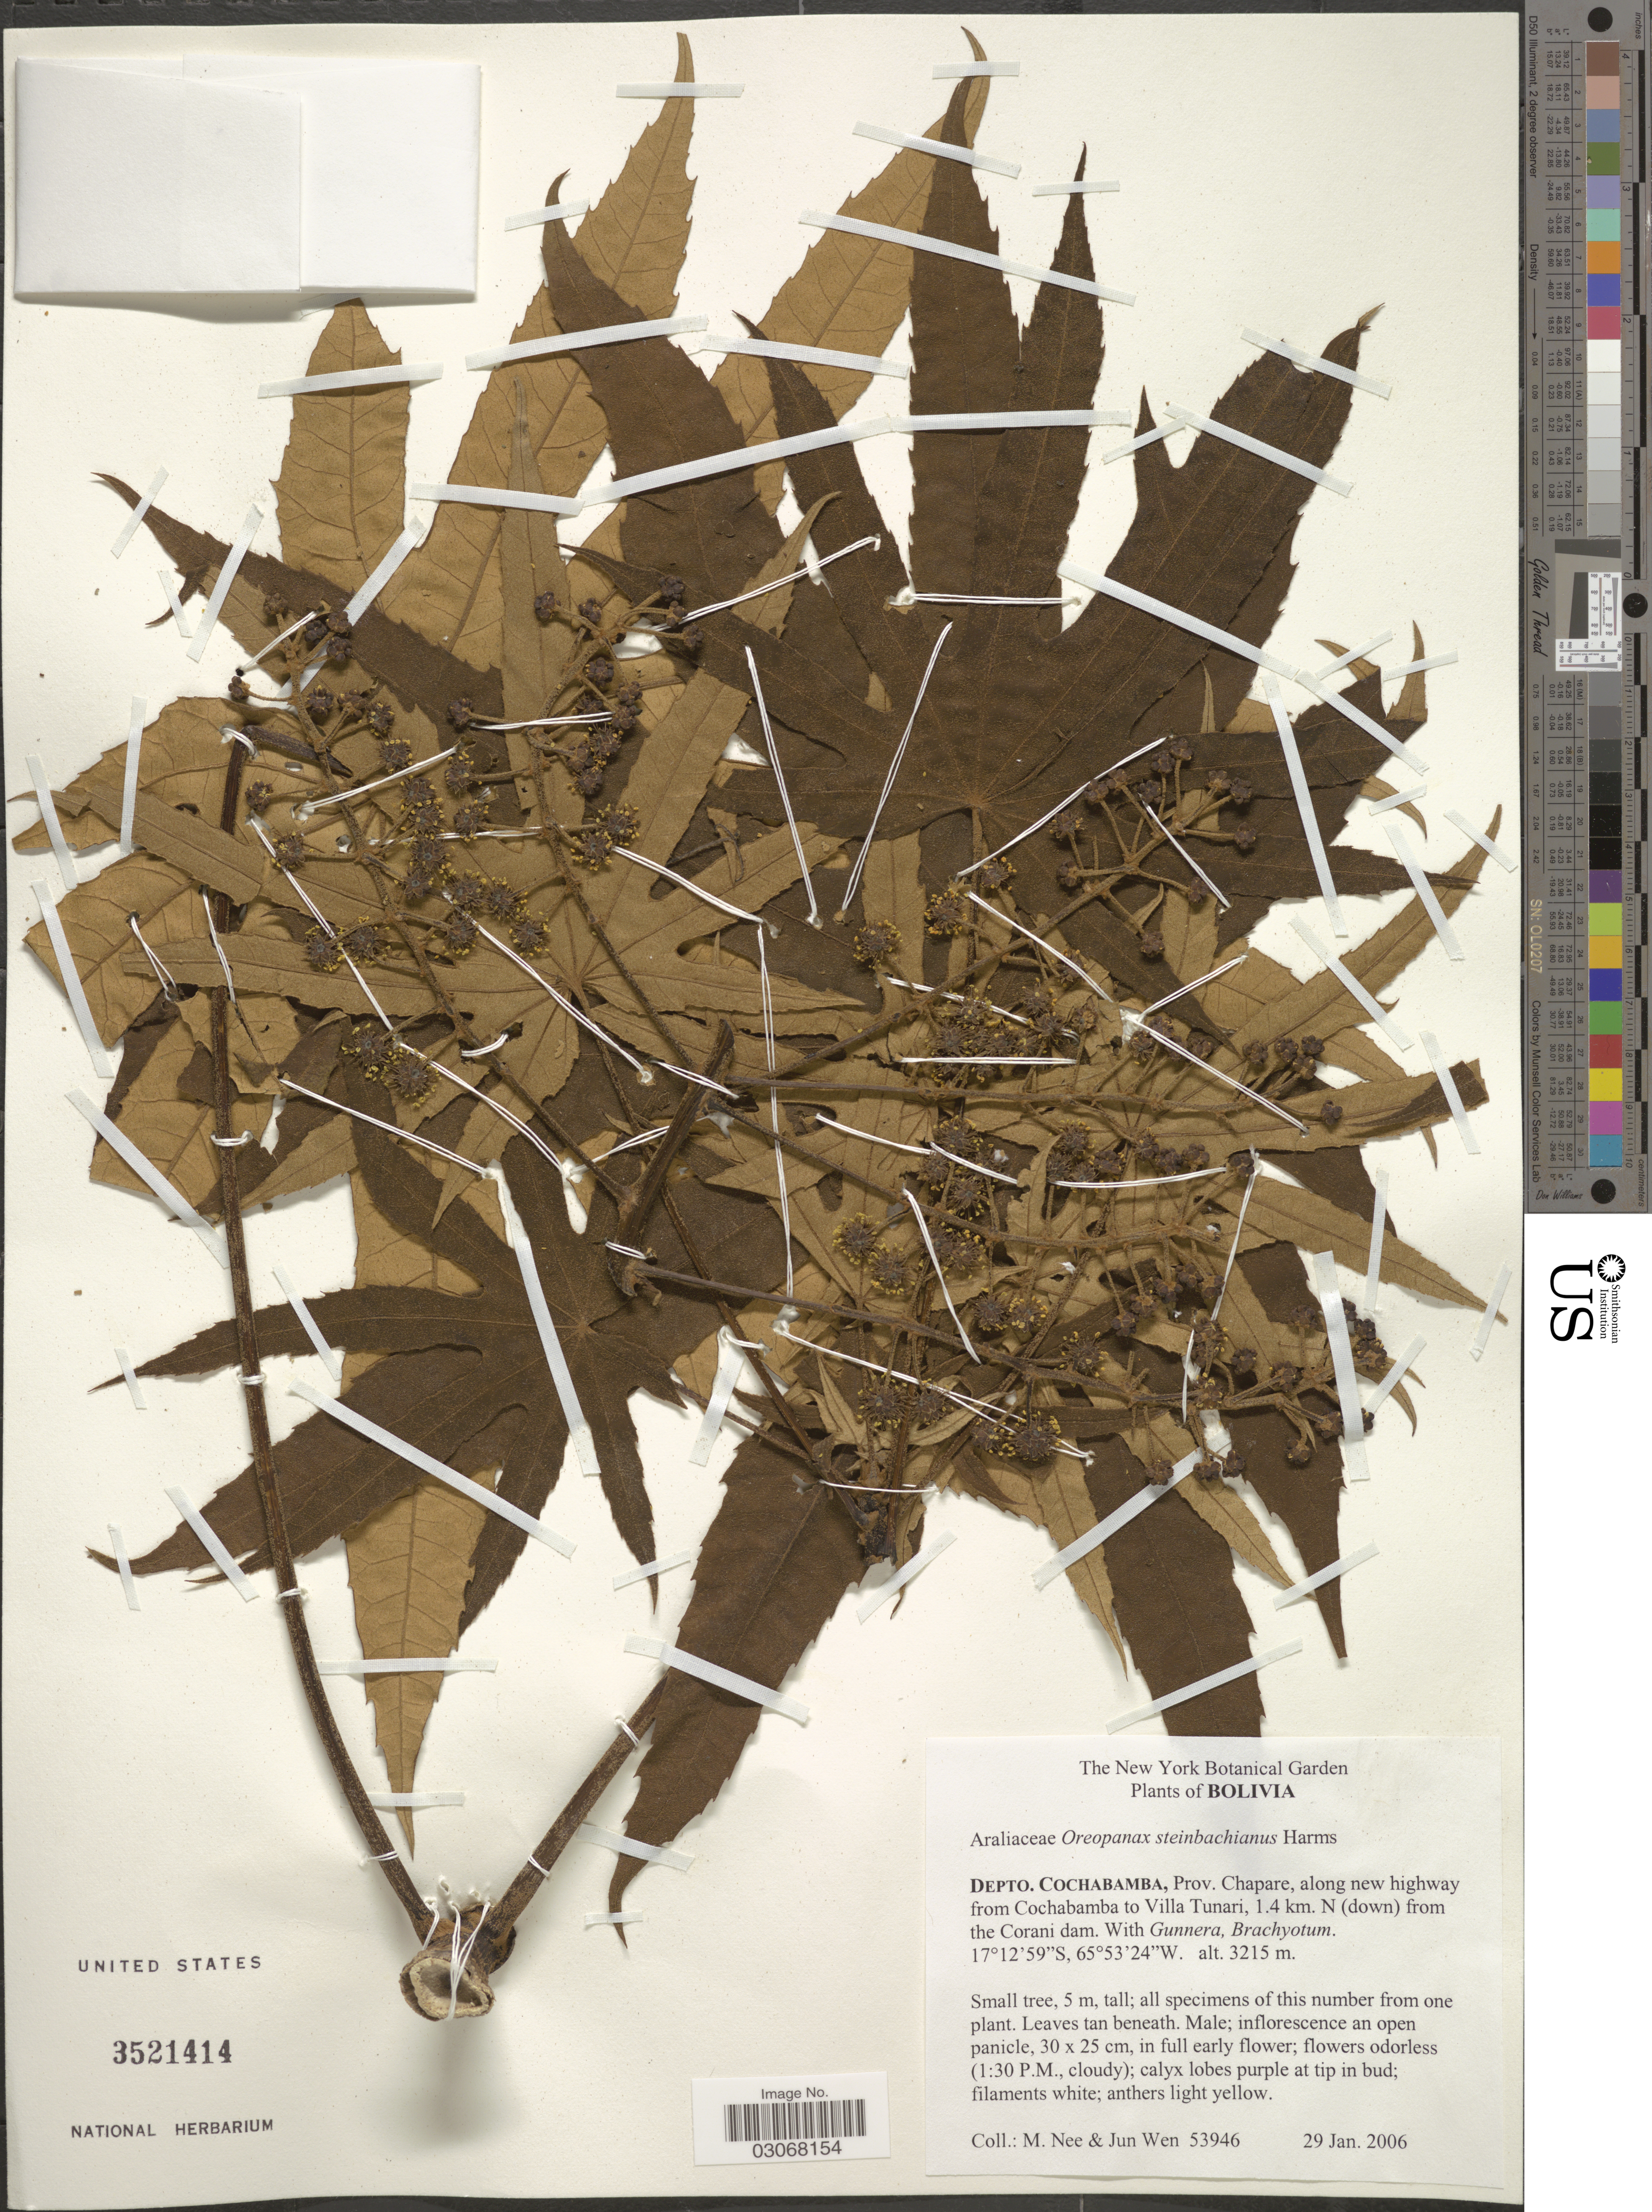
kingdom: Plantae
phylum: Tracheophyta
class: Magnoliopsida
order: Apiales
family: Araliaceae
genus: Oreopanax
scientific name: Oreopanax steinbachianus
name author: Harms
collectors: M. Nee & J. Wen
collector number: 53946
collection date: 2006-01-29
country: Bolivia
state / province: Cochabamba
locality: Depto. Cochabamba, Prov. Chapare, along new highway from Cochabamba to Villa Tunari, 1.4 km. N (down) from the Corani dam.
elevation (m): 3215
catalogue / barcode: US 3521414